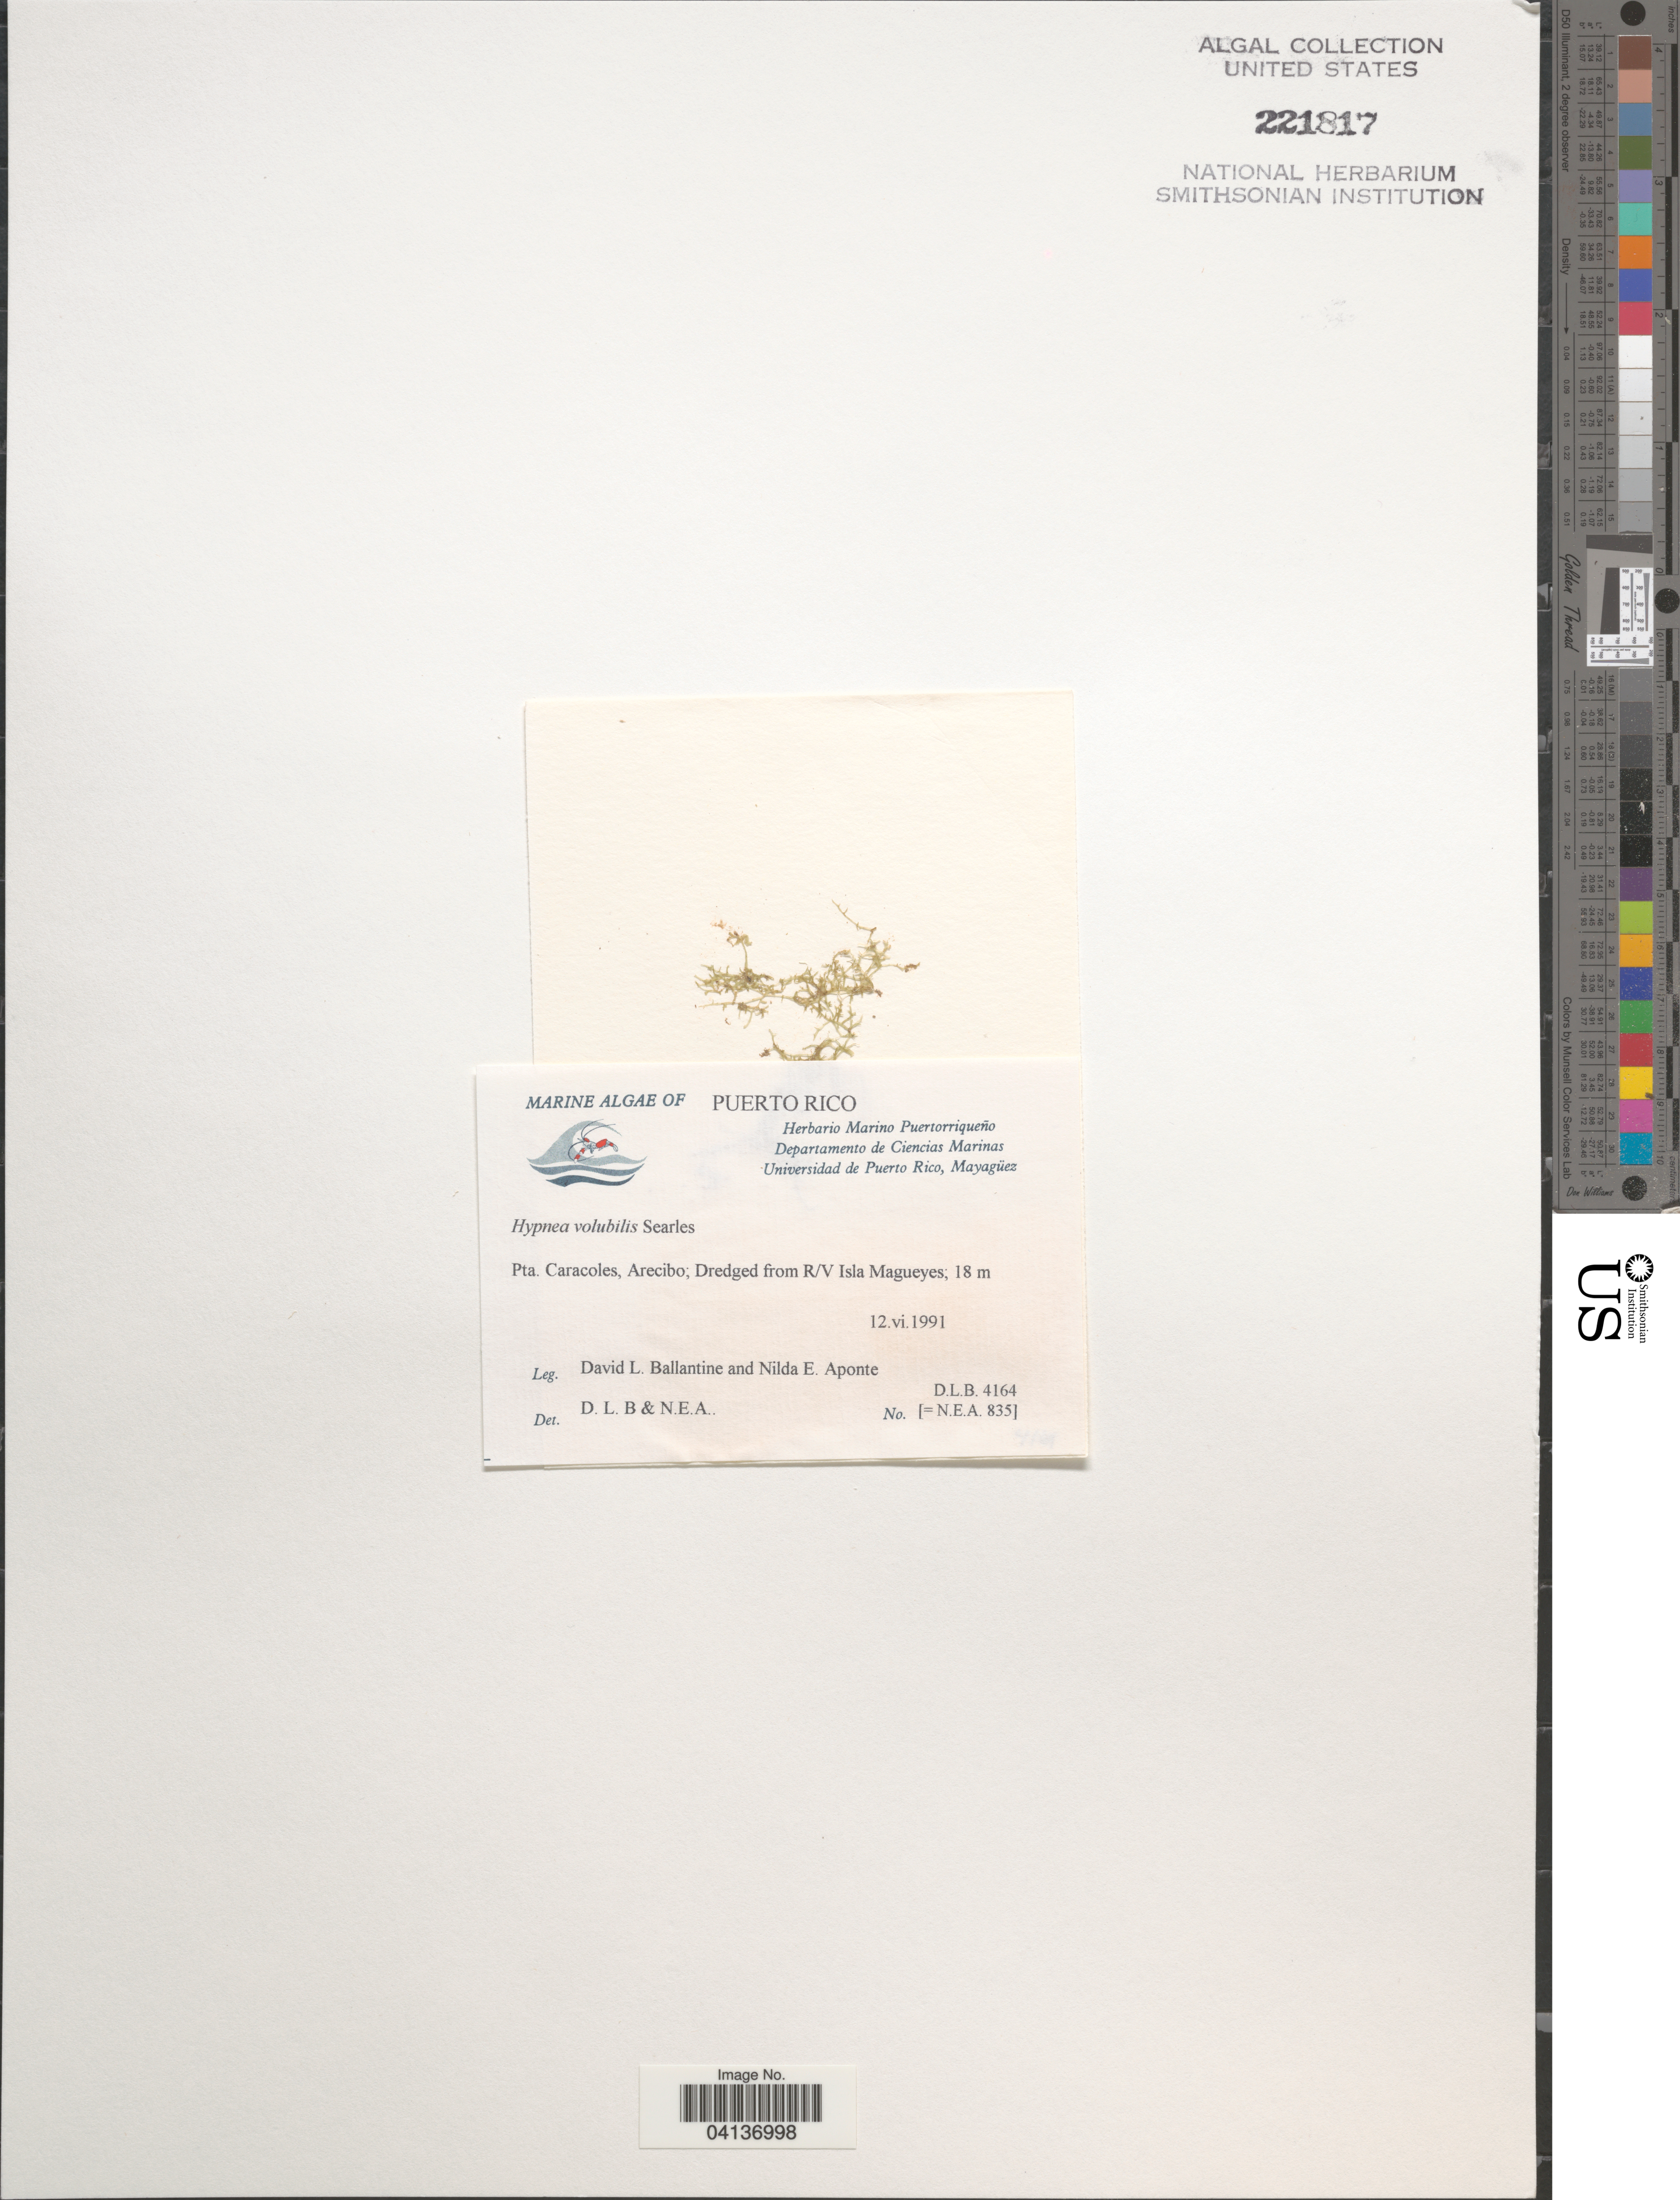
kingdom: Plantae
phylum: Rhodophyta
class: Florideophyceae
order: Gigartinales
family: Cystocloniaceae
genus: Calliblepharis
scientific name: Calliblepharis saidana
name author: (E.M. Holmes) M.Y.Yang & M.S. Kim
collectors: D.L. Ballantine & N. E. Aponte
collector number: DLB4164/NEA835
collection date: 1991-06-12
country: Puerto Rico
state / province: Arecibo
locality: Pta. Caracoles; Dredged from R/V Isla Magueyes.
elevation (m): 18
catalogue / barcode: US 221817